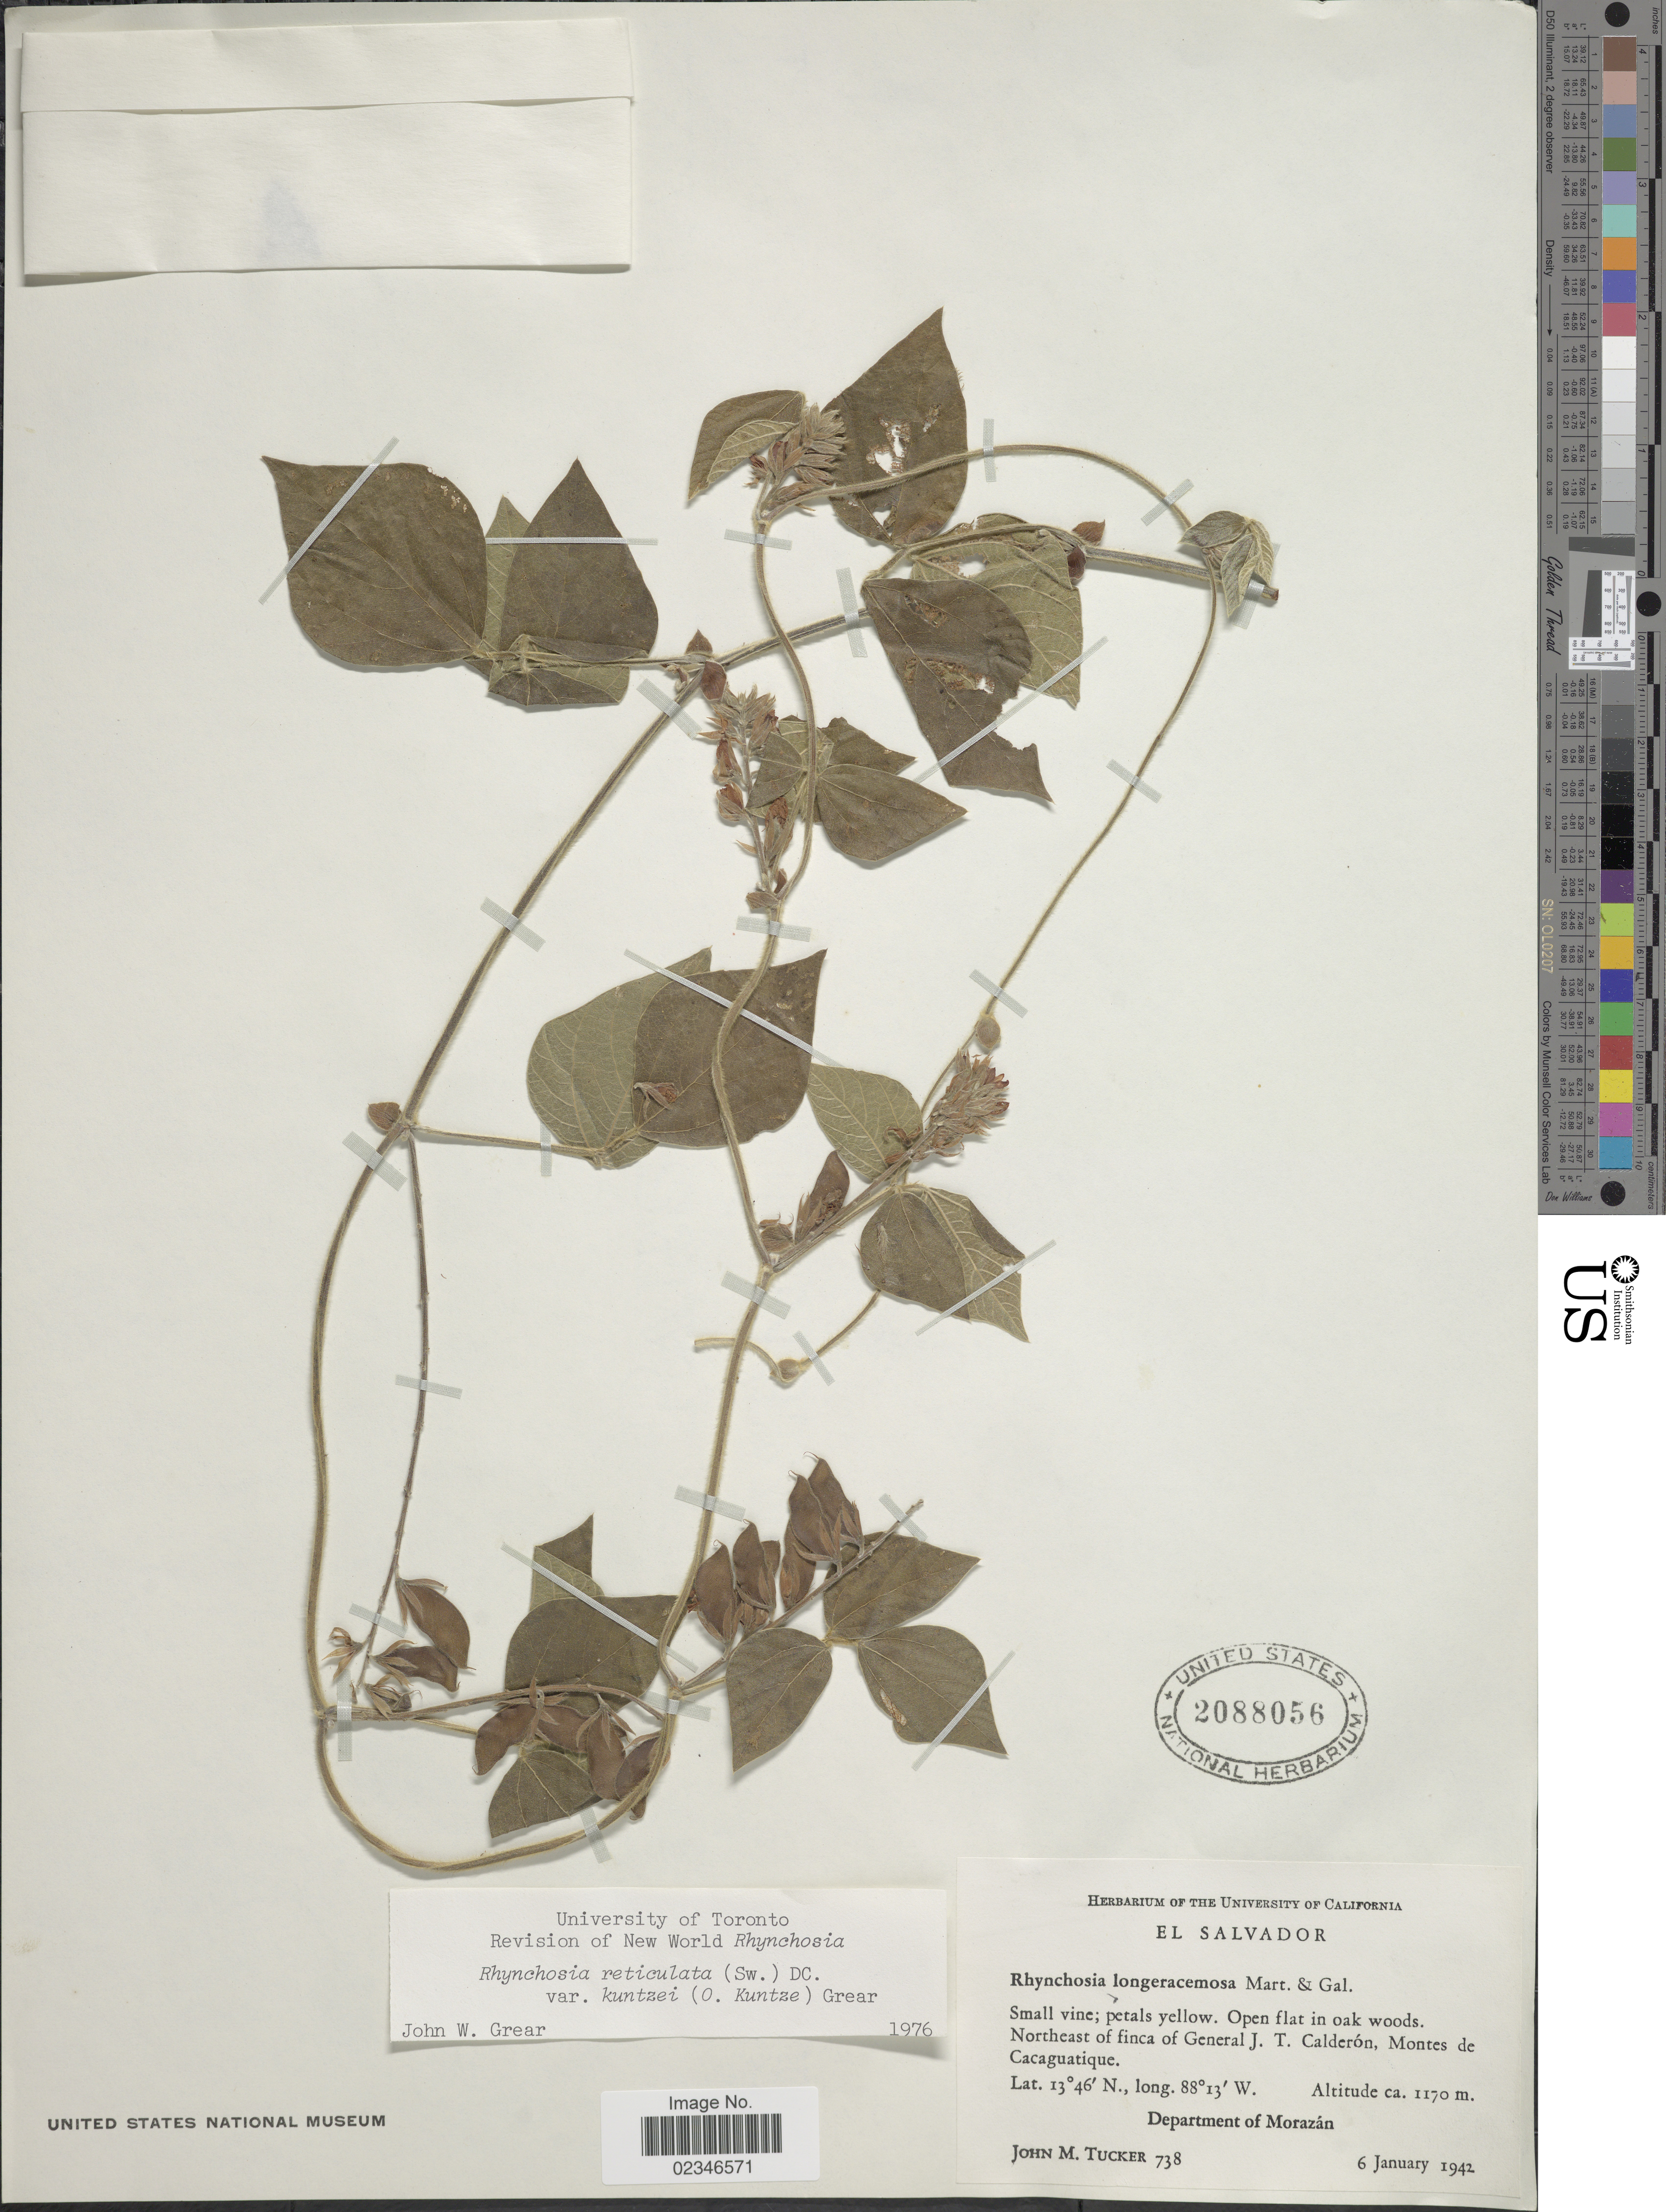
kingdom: Plantae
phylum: Tracheophyta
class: Magnoliopsida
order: Fabales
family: Fabaceae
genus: Rhynchosia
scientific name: Rhynchosia reticulata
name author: (Sw.) DC.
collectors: J. M. Tucker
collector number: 738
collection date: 1942-01-06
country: El Salvador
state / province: Morazan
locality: Northeast of finca of General J. T. Calderon, Montes de Cacaguatique, Department of Morazan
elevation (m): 1170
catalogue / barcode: US 2088056